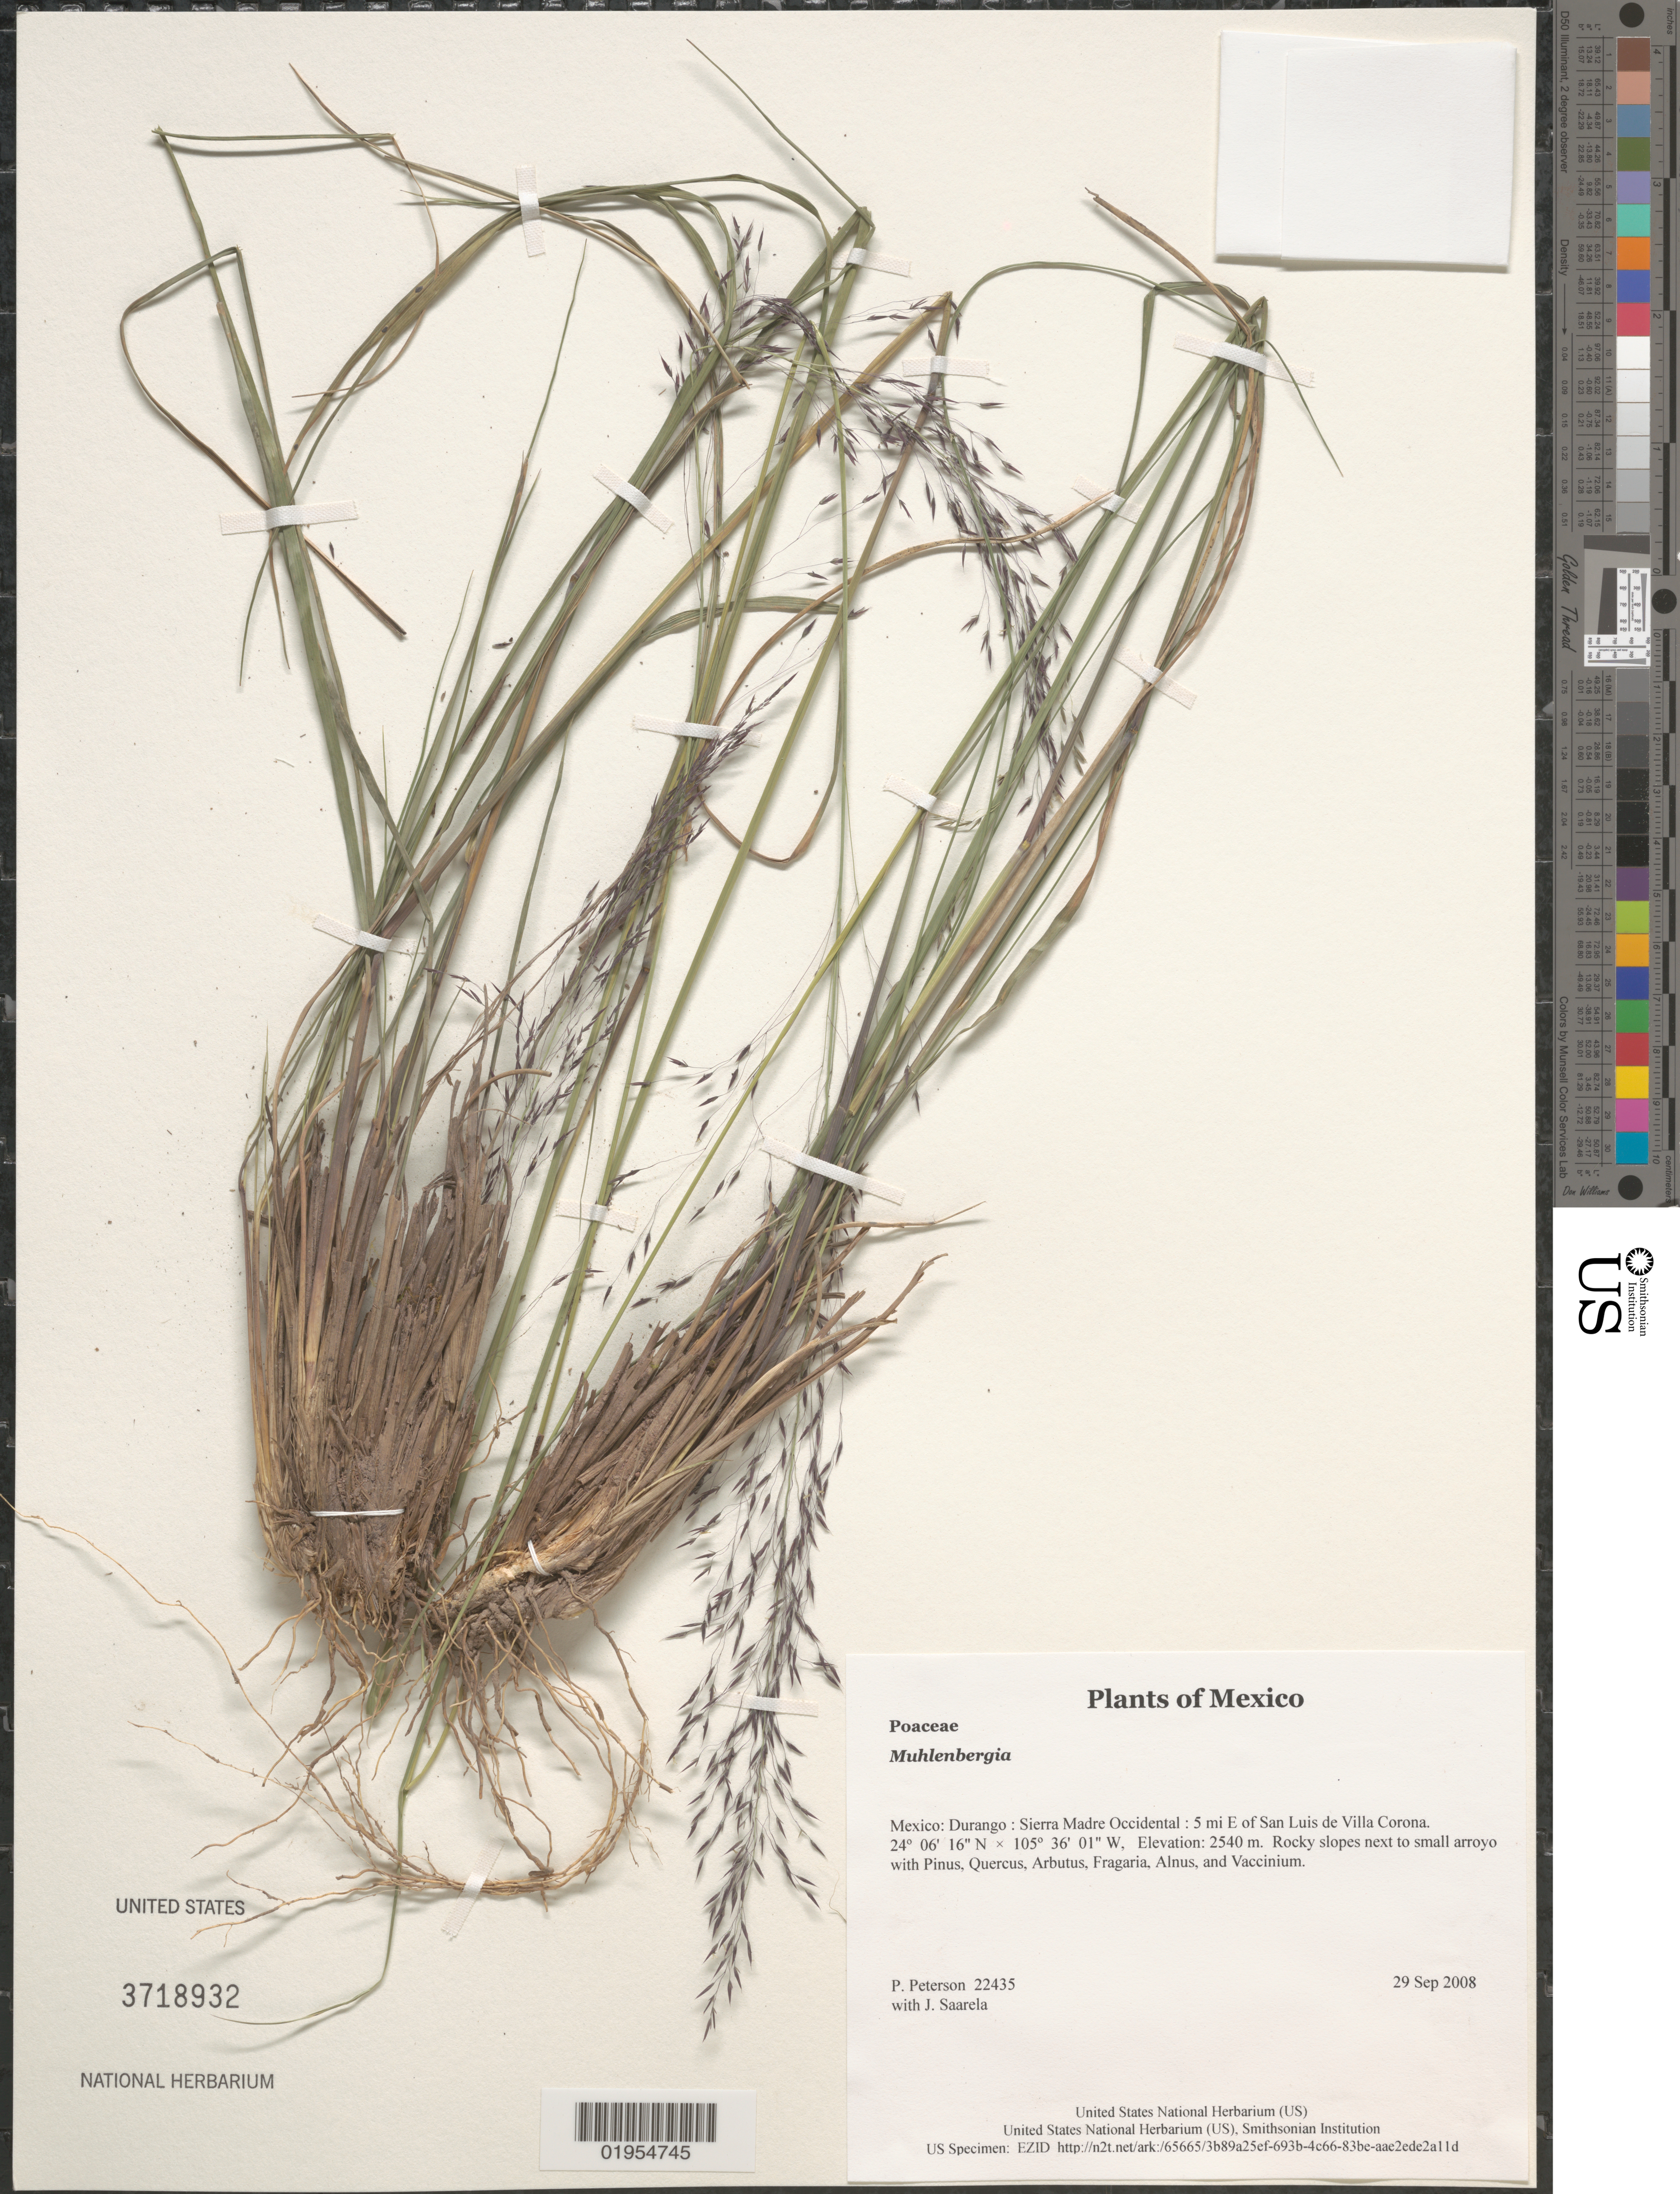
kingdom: Plantae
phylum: Tracheophyta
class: Liliopsida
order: Poales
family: Poaceae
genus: Muhlenbergia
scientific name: Muhlenbergia sp.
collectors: P. M. Peterson & J. Saarela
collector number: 22435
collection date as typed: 29 Sep 2008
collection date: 2008-09-29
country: Mexico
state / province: Durango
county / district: Sierra Madre Occidental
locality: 5 mi E of San Luis de Villa Corona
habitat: Rocky slopes next to small arroyo with Pinus, Quercus, Arbutus, Fragaria, Alnus, and Vaccinium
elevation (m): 2540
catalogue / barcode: US 3718932